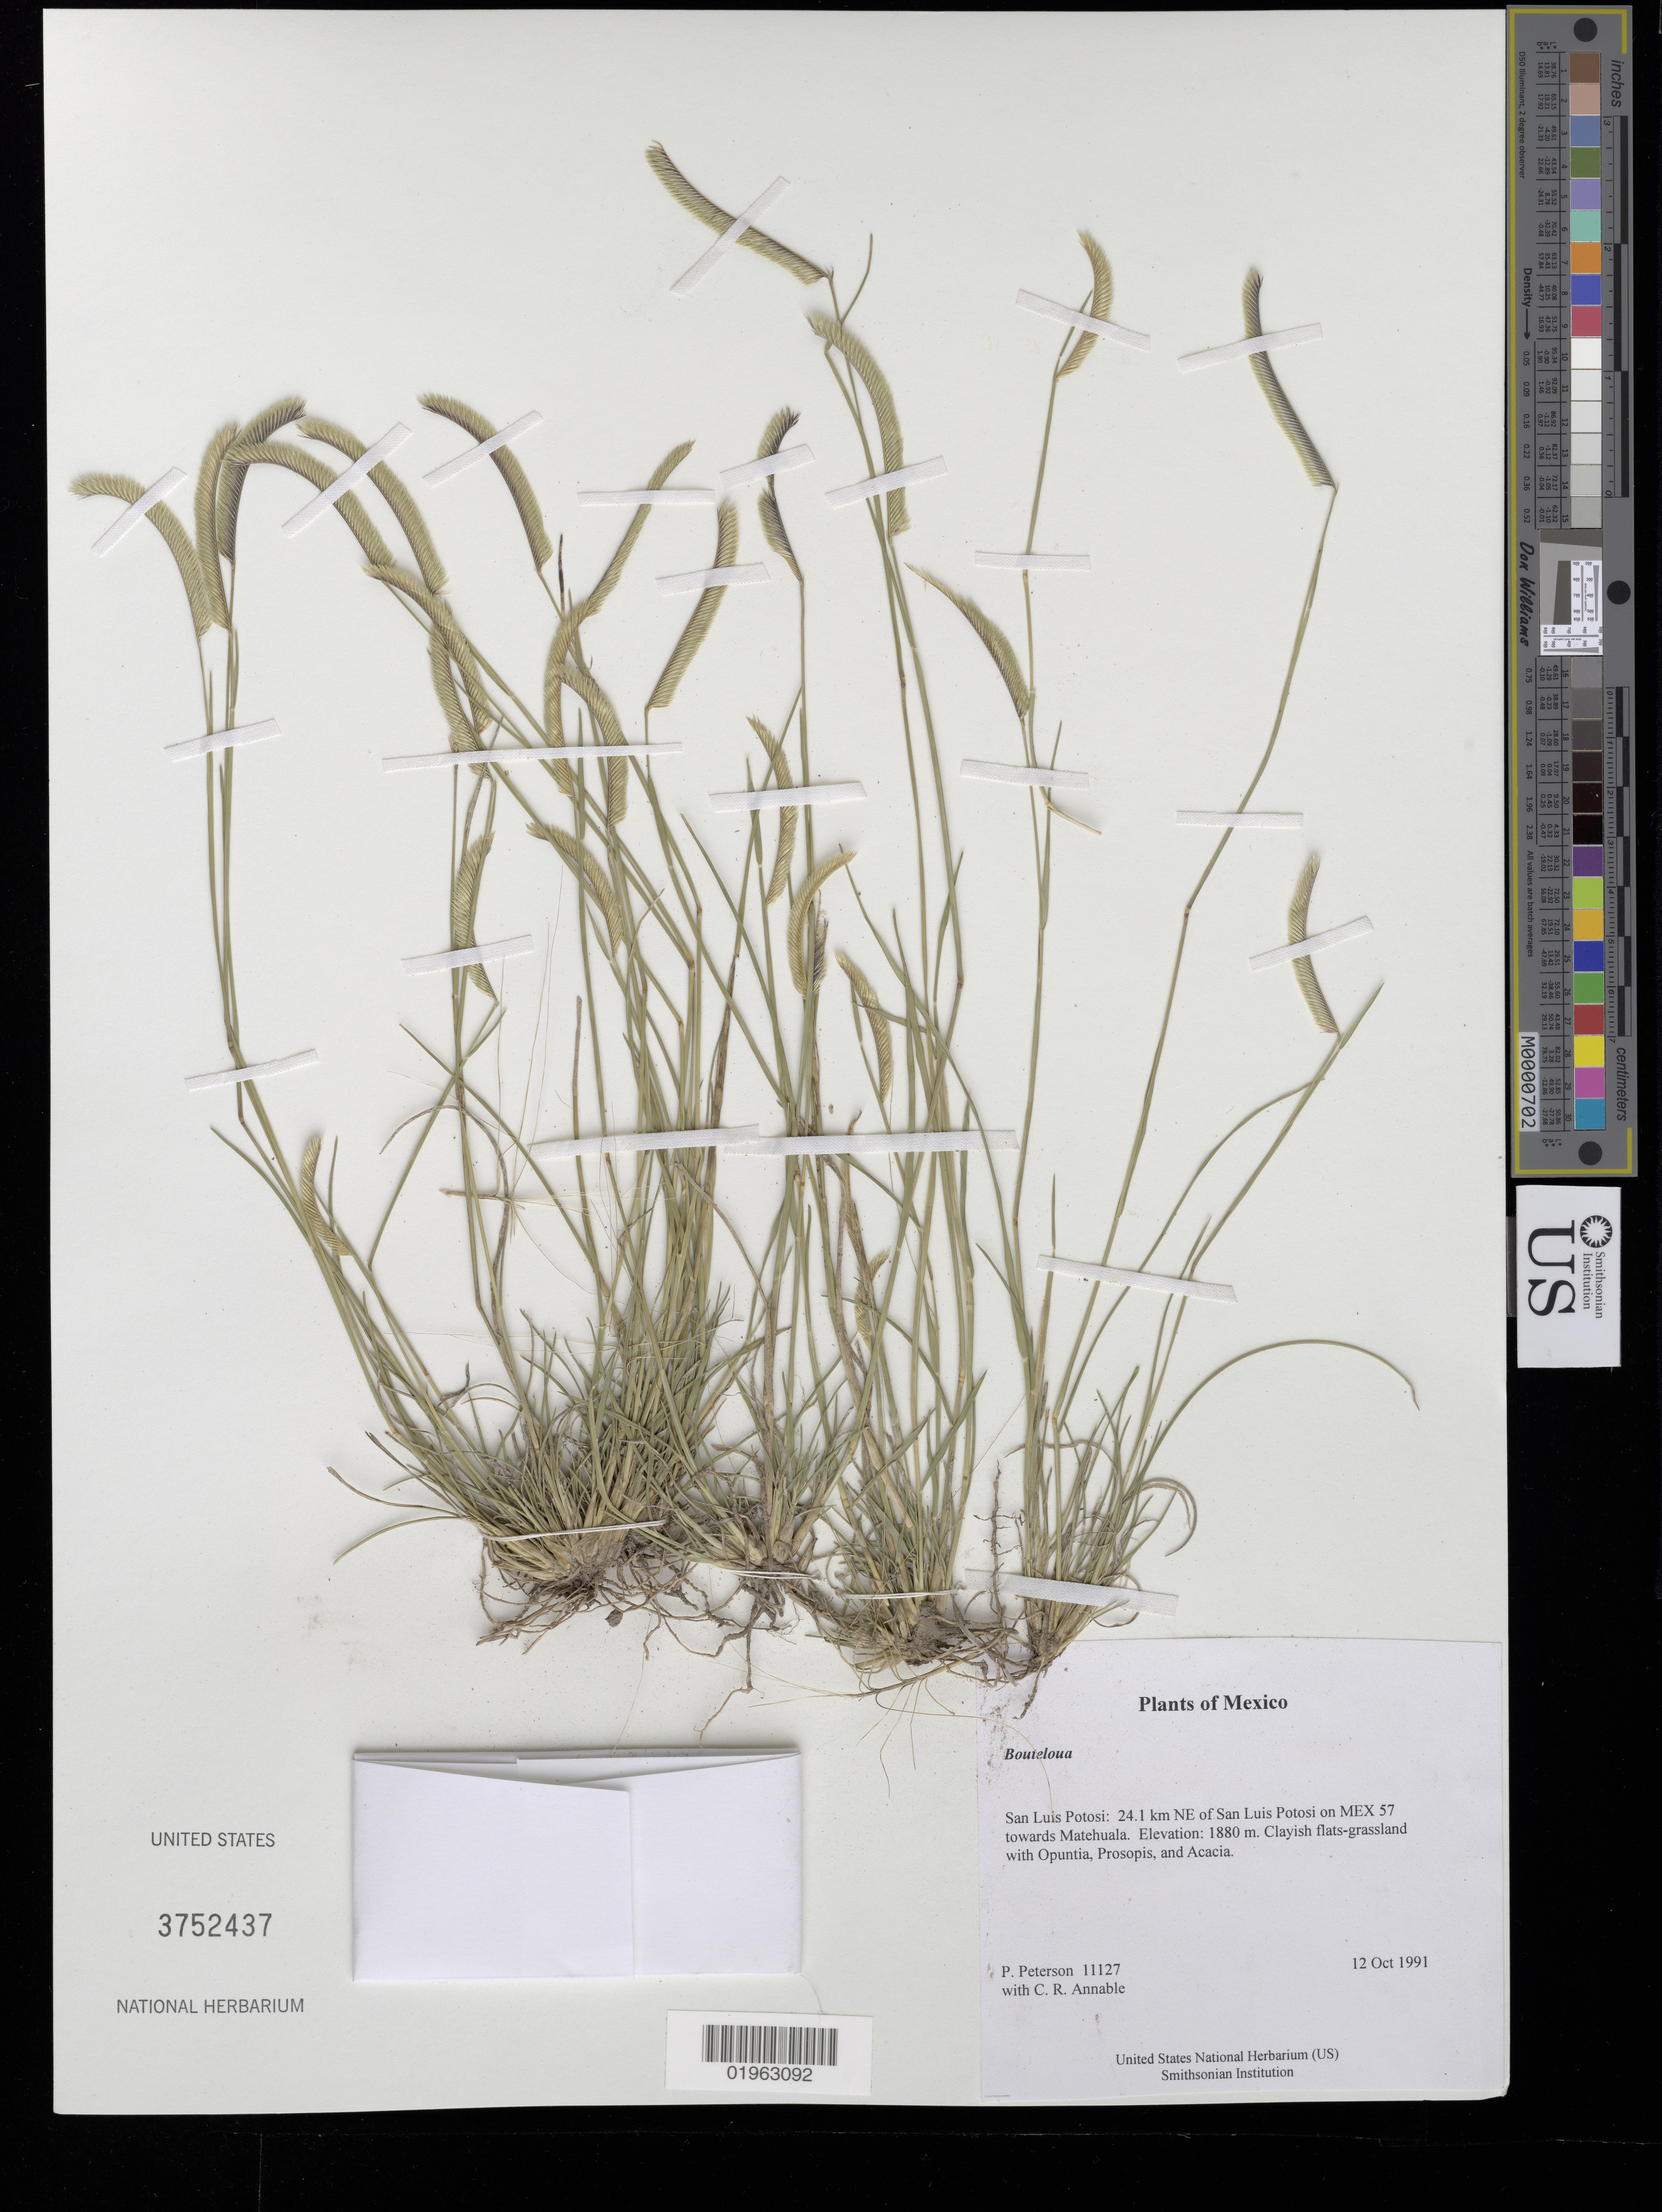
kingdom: Plantae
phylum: Tracheophyta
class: Liliopsida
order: Poales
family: Poaceae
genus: Bouteloua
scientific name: Bouteloua sp.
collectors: P. M. Peterson & C. R. Annable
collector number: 11127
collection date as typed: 12 Oct 1991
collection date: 1991-10-12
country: Mexico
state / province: San Luis Potosi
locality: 24.1 km NE of San Luis Potosi on MEX 57 towards Matehuala.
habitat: Clayish flats-grassland with Opuntia, Prosopis, and Acacia.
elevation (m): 1880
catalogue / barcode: US 3752437